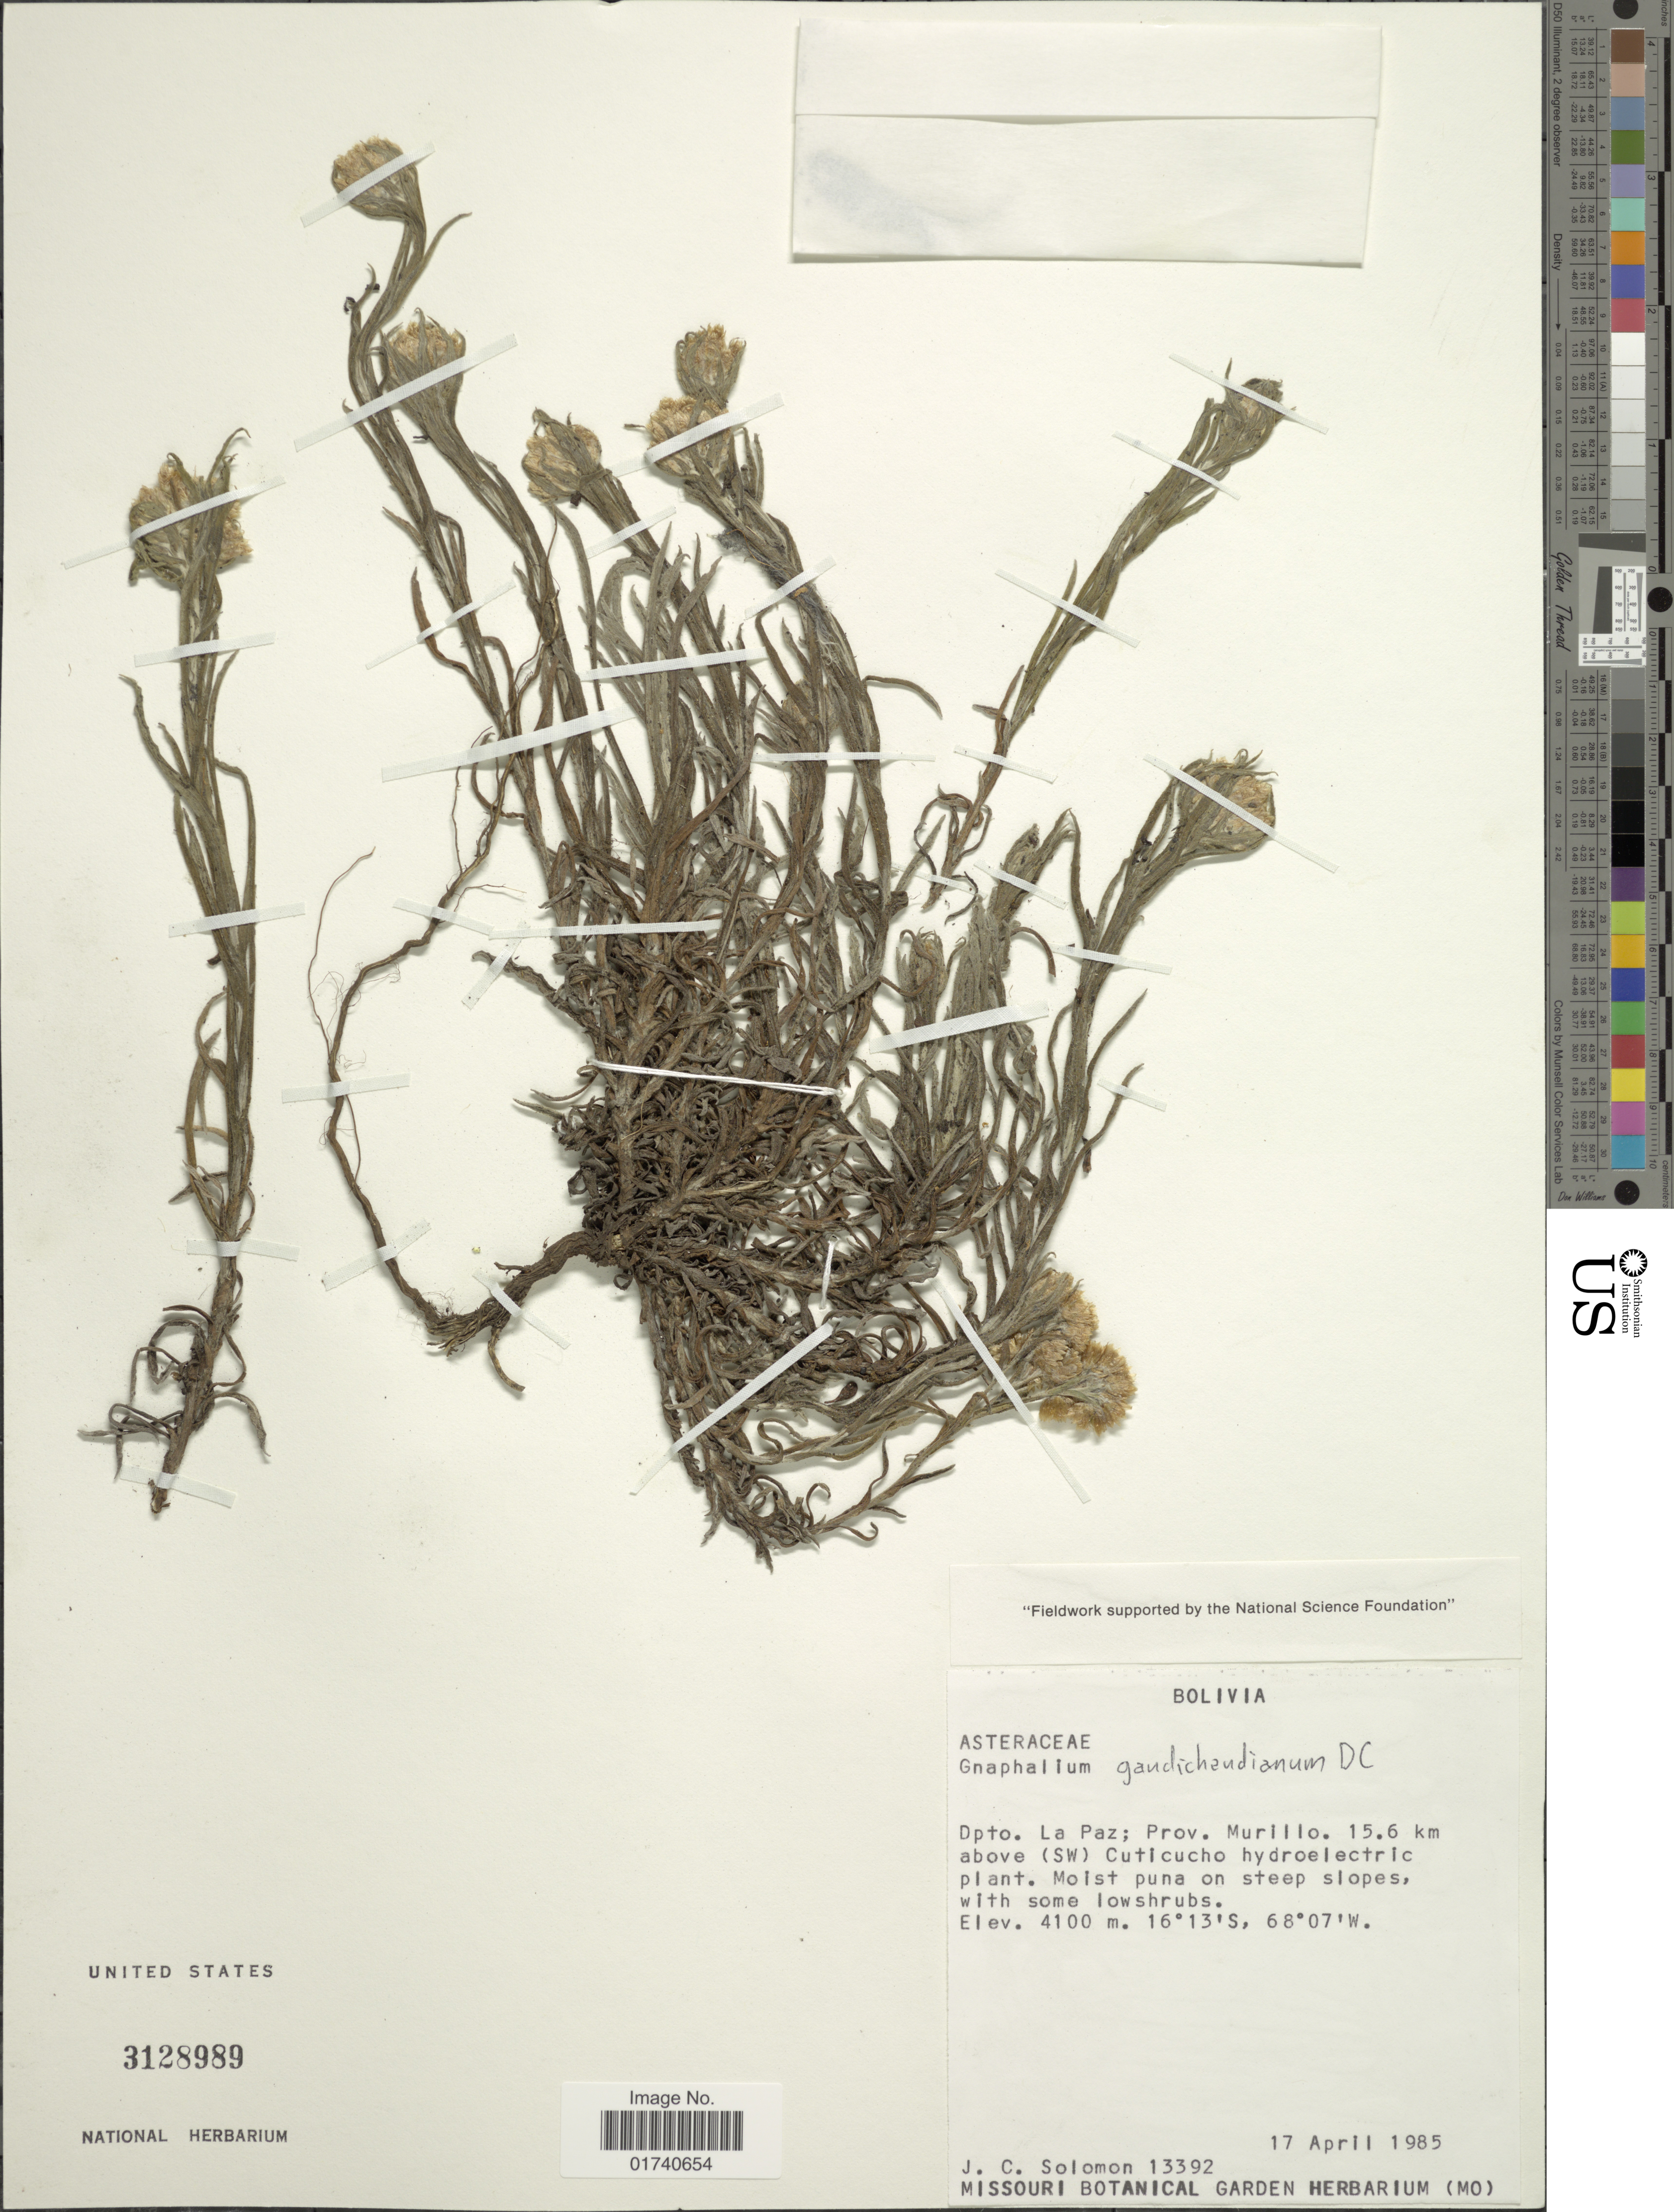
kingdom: Plantae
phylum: Tracheophyta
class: Magnoliopsida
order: Asterales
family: Asteraceae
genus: Pseudognaphalium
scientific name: Pseudognaphalium gaudichaudianum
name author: (DC.) Anderb.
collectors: J. C. Solomon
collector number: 13392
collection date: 1985-04-17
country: Bolivia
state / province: La Paz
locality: Dpto. La Paz; Prov, Murillo. 15.6 km above (SW) Cuticucho.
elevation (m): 4100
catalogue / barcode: US 3128989